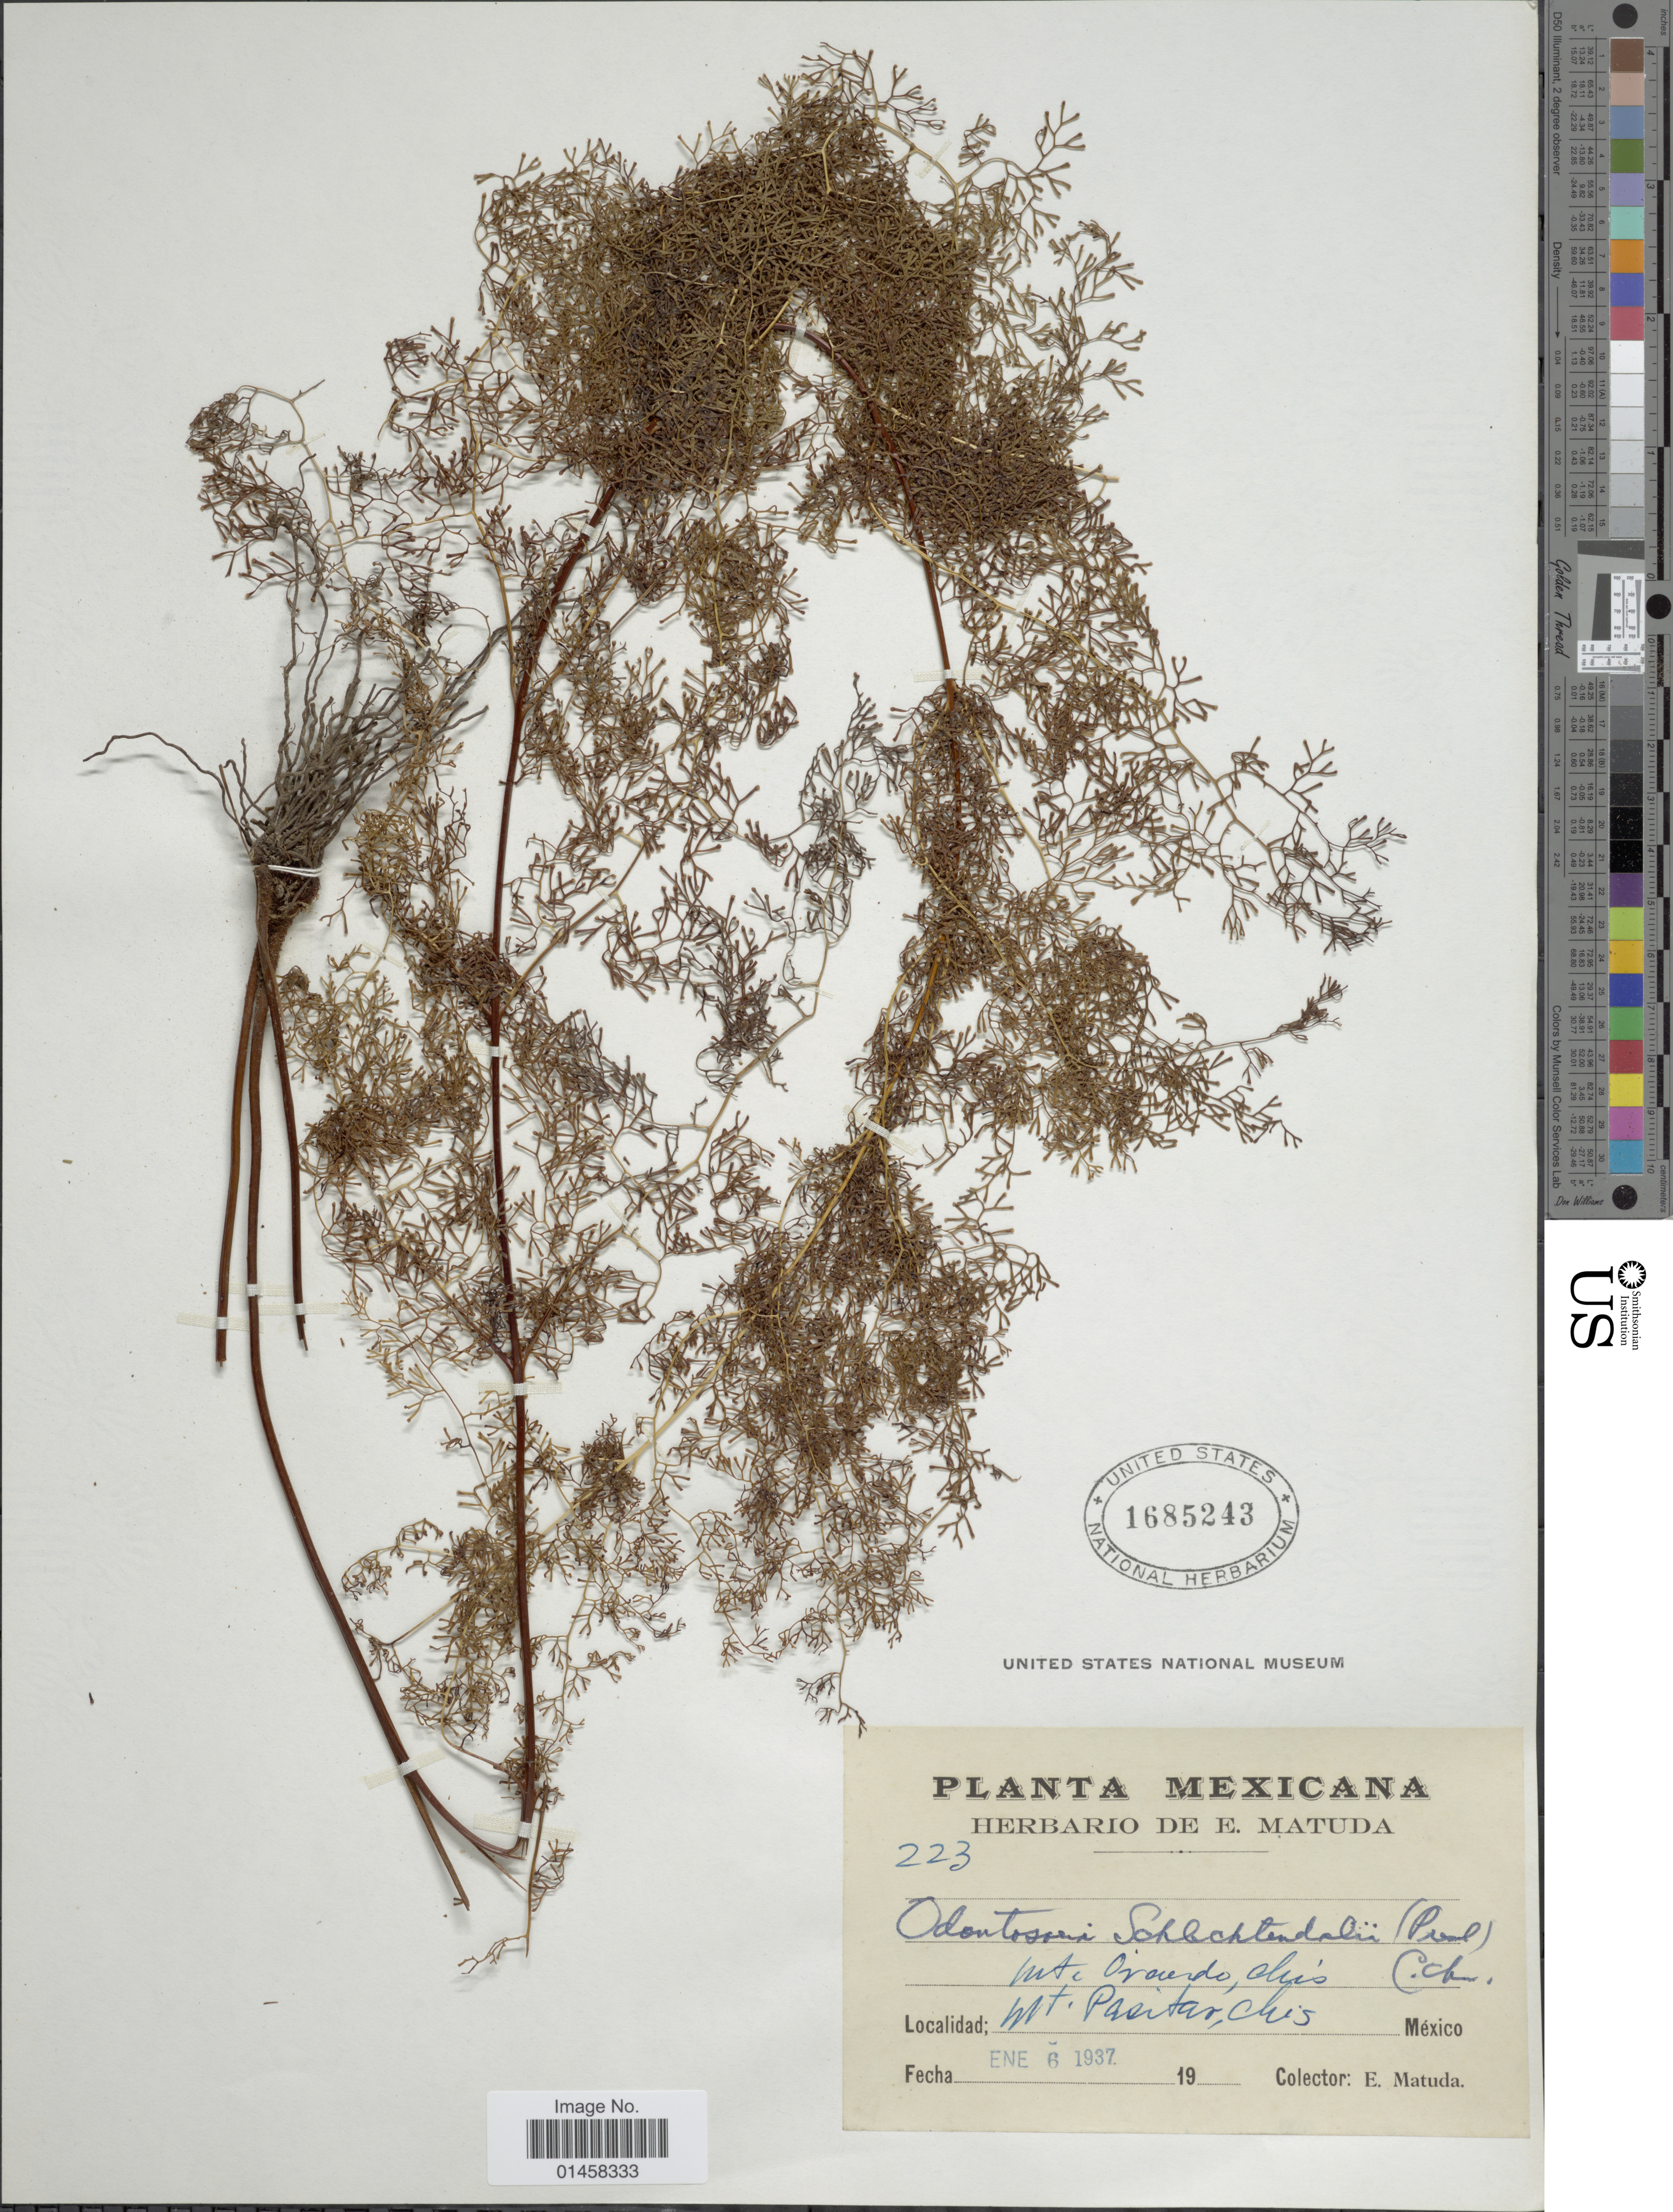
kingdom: Plantae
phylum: Tracheophyta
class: Polypodiopsida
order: Polypodiales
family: Lindsaeaceae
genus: Odontosoria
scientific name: Odontosoria schlechtendalii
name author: (C. Presl) C. Chr.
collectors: E. Matuda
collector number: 223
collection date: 1937-01-06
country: Mexico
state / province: Chiapas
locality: Mtc. Orando, chis, Mt. Pasital chis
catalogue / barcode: US 1685243